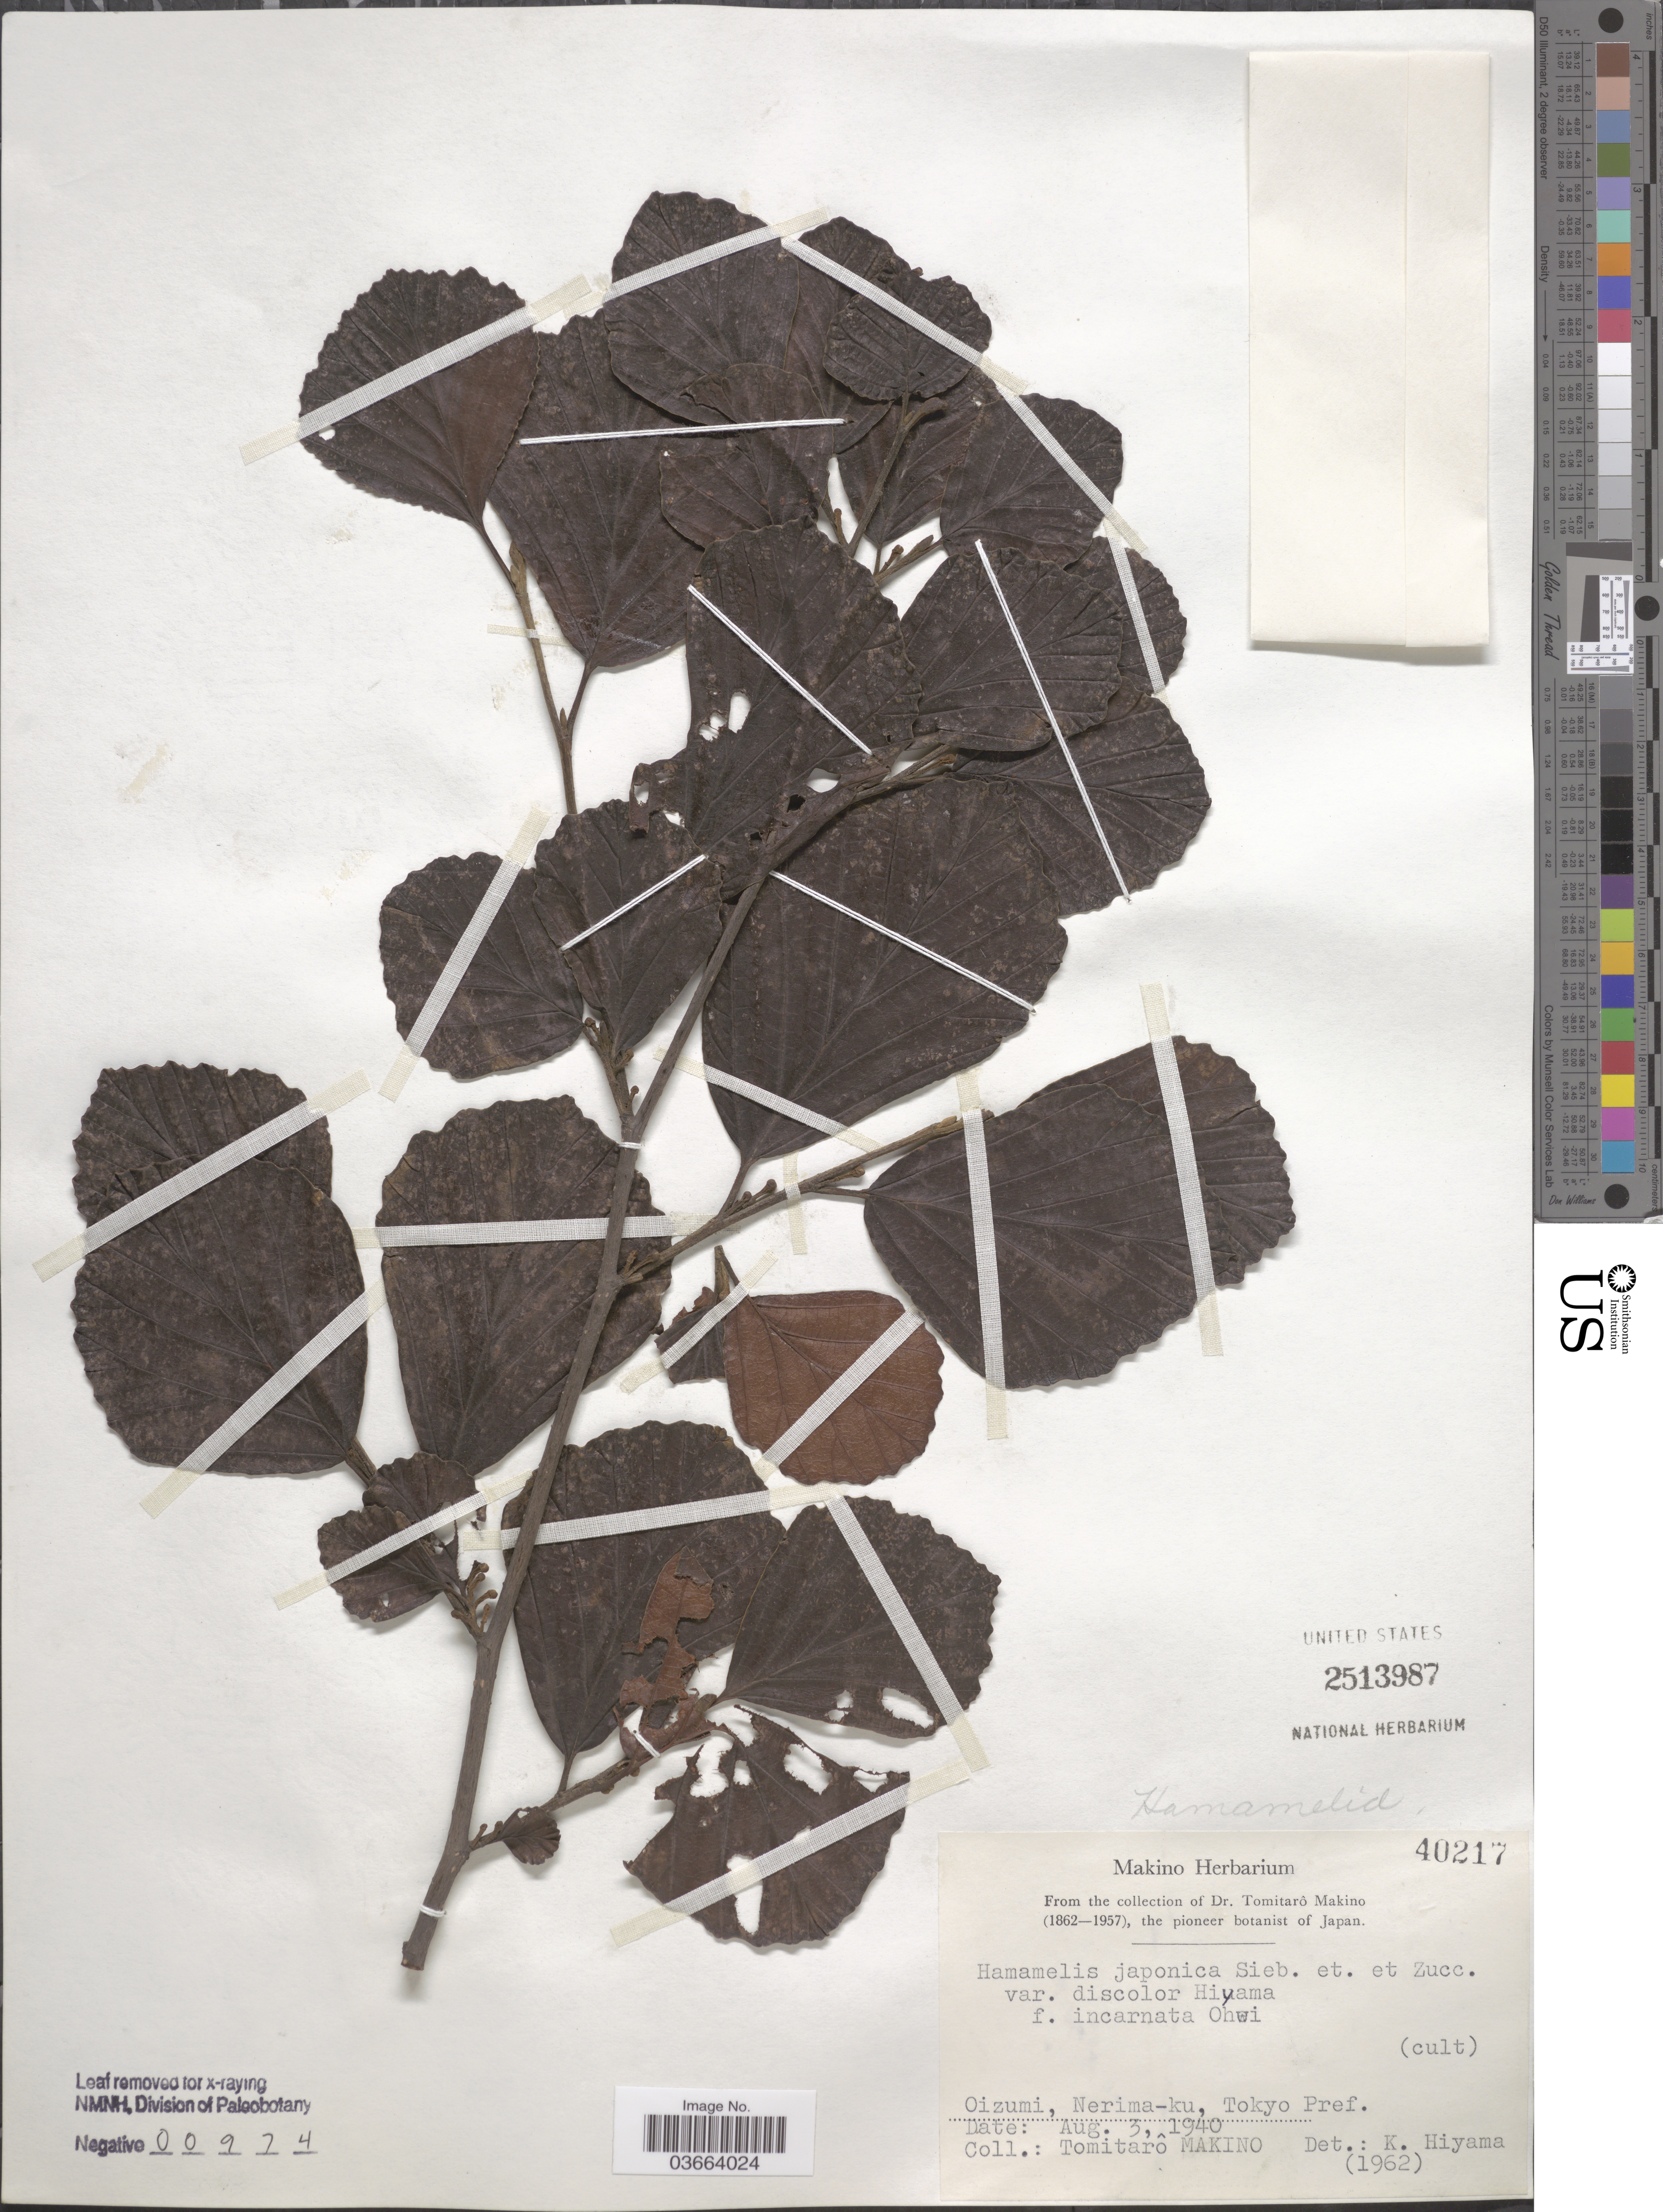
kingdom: Plantae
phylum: Tracheophyta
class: Magnoliopsida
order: Saxifragales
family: Hamamelidaceae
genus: Hamamelis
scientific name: Hamamelis japonica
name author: Siebold & Zucc.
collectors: T. Makino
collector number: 40217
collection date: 1940-08-03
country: Japan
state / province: Tokyo, Federal City of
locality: Oizumi, Nerima-ku, Tokyo Pref.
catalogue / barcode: US 2513987